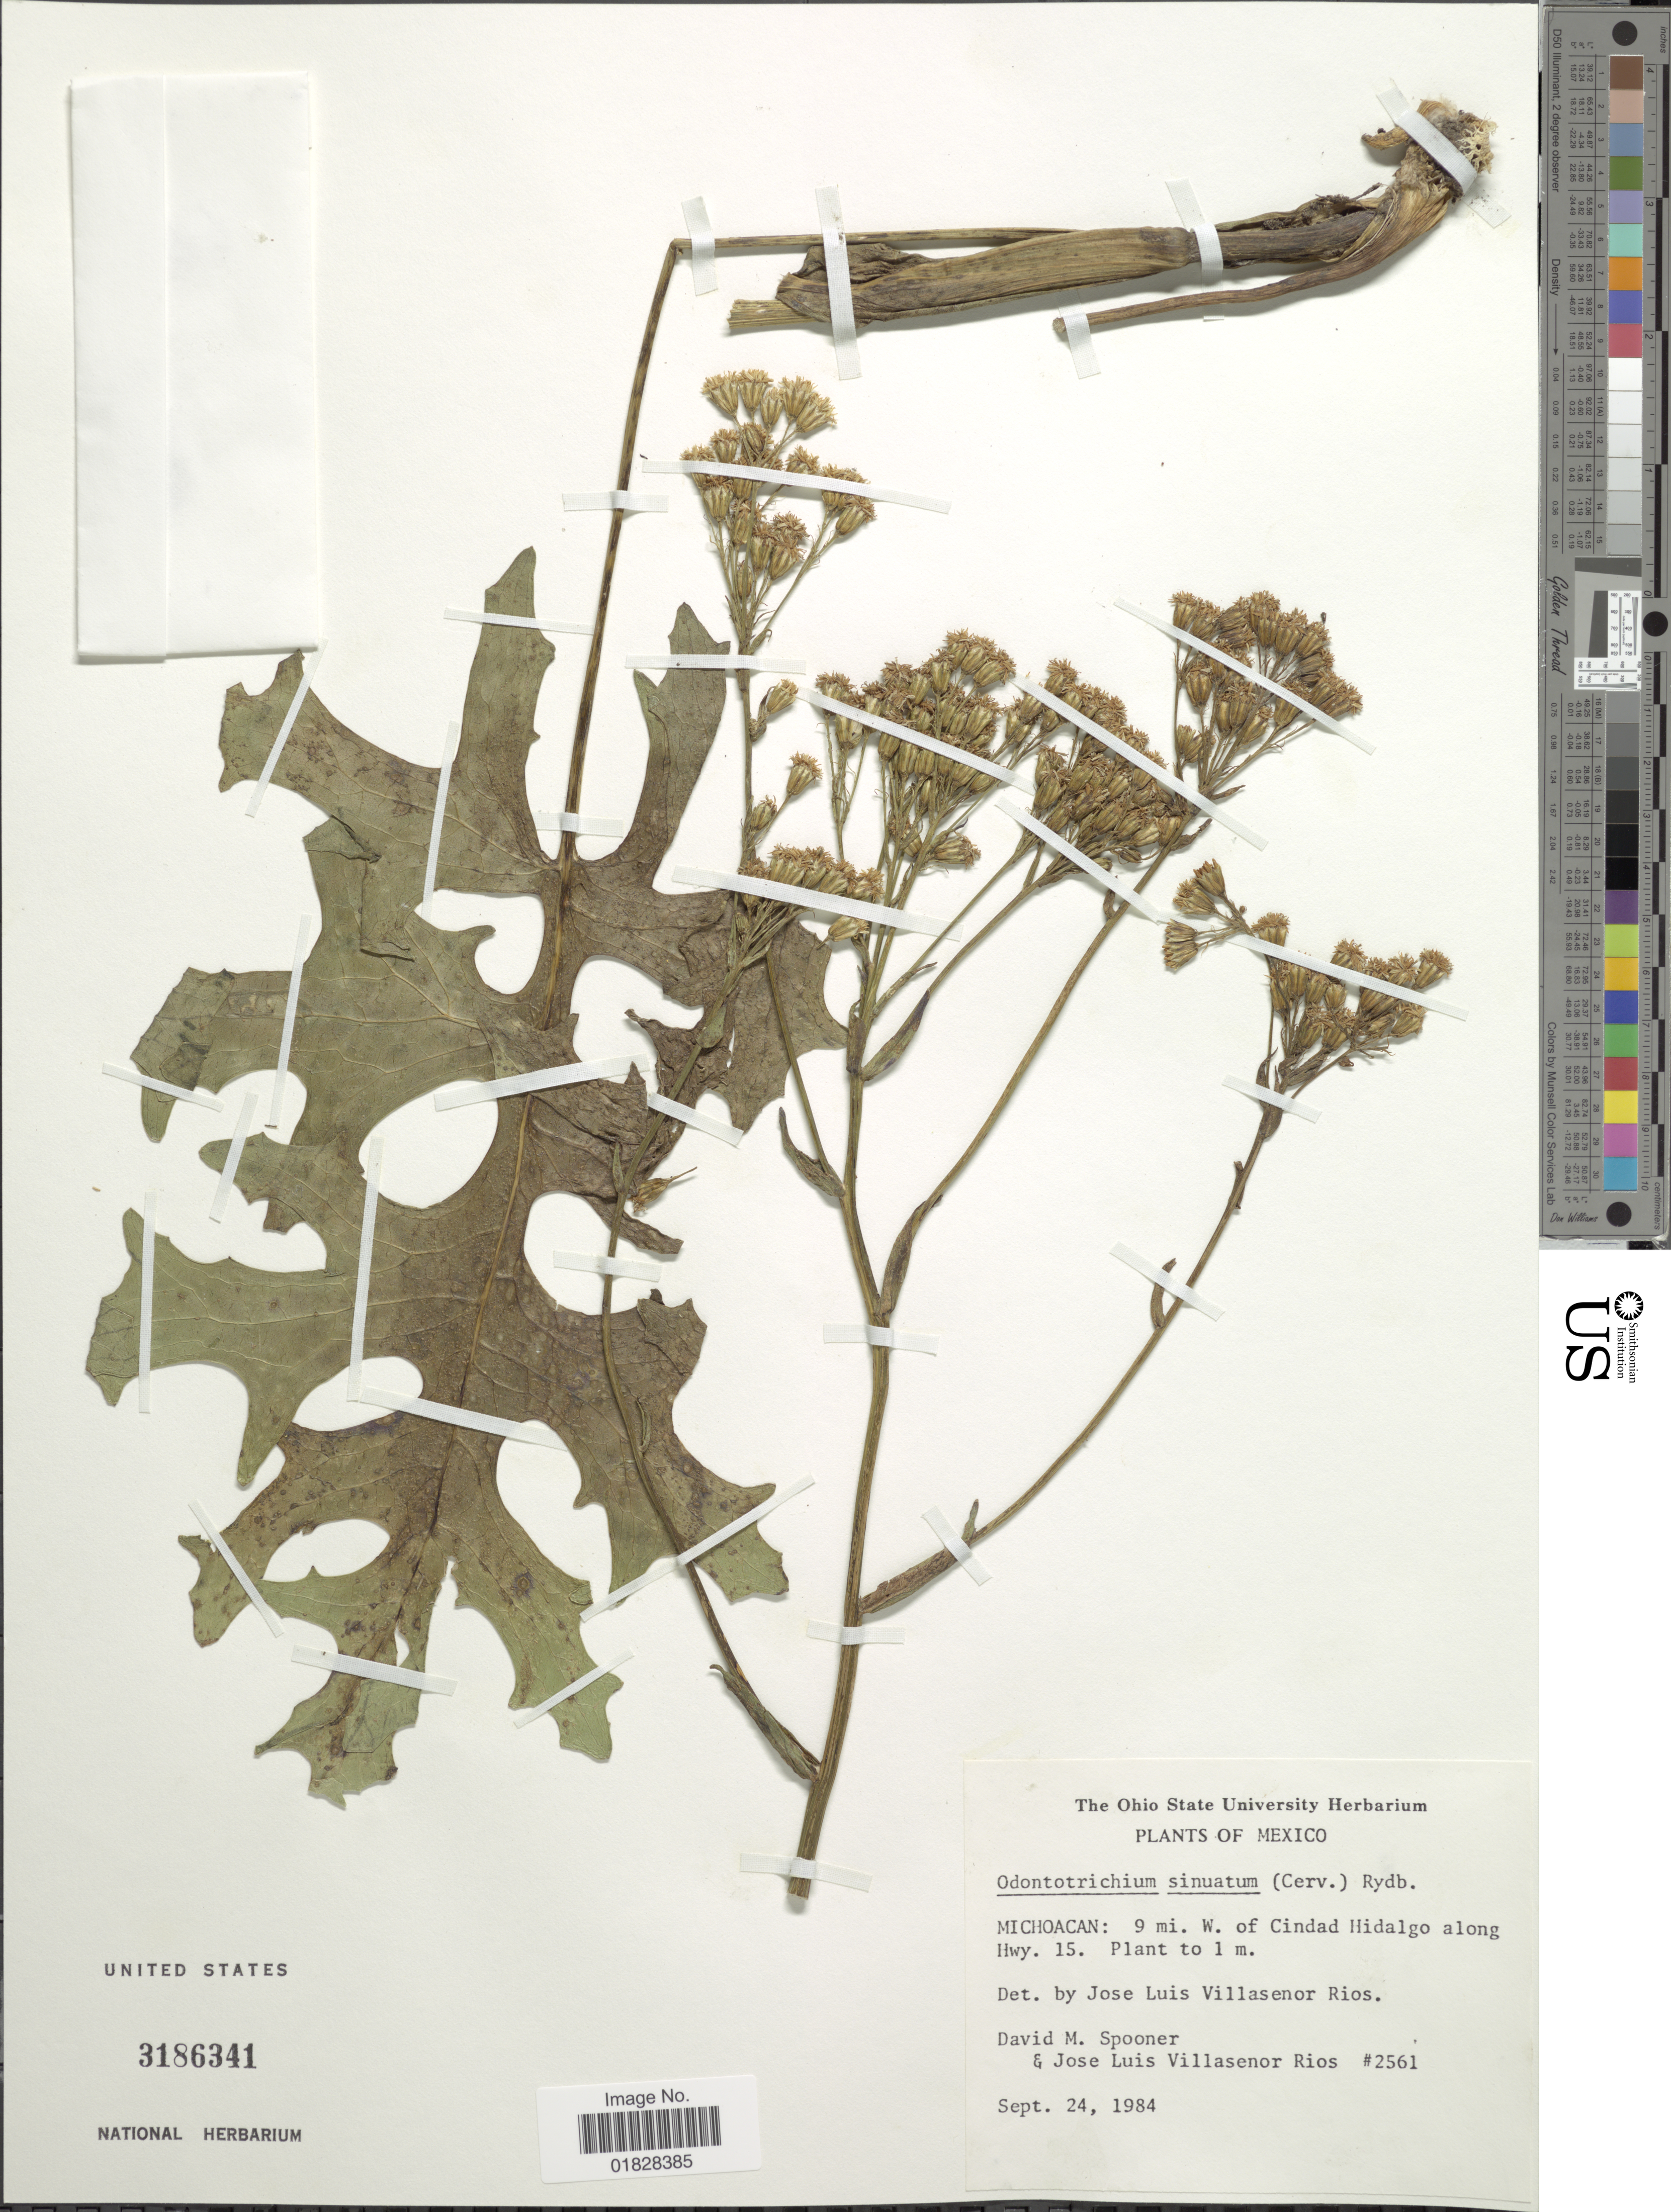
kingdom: Plantae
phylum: Tracheophyta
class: Magnoliopsida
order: Asterales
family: Asteraceae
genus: Psacalium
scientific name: Psacalium sinuatum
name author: (Cerv.) H. Rob. & Brettell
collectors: D. Spooner & J. L. Villasenor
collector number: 2561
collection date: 1984-09-24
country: Mexico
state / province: Michoacán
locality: Michoacan: 9 mi. W. of Cindad Hidalgo along Hwy. 15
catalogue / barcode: US 3186341